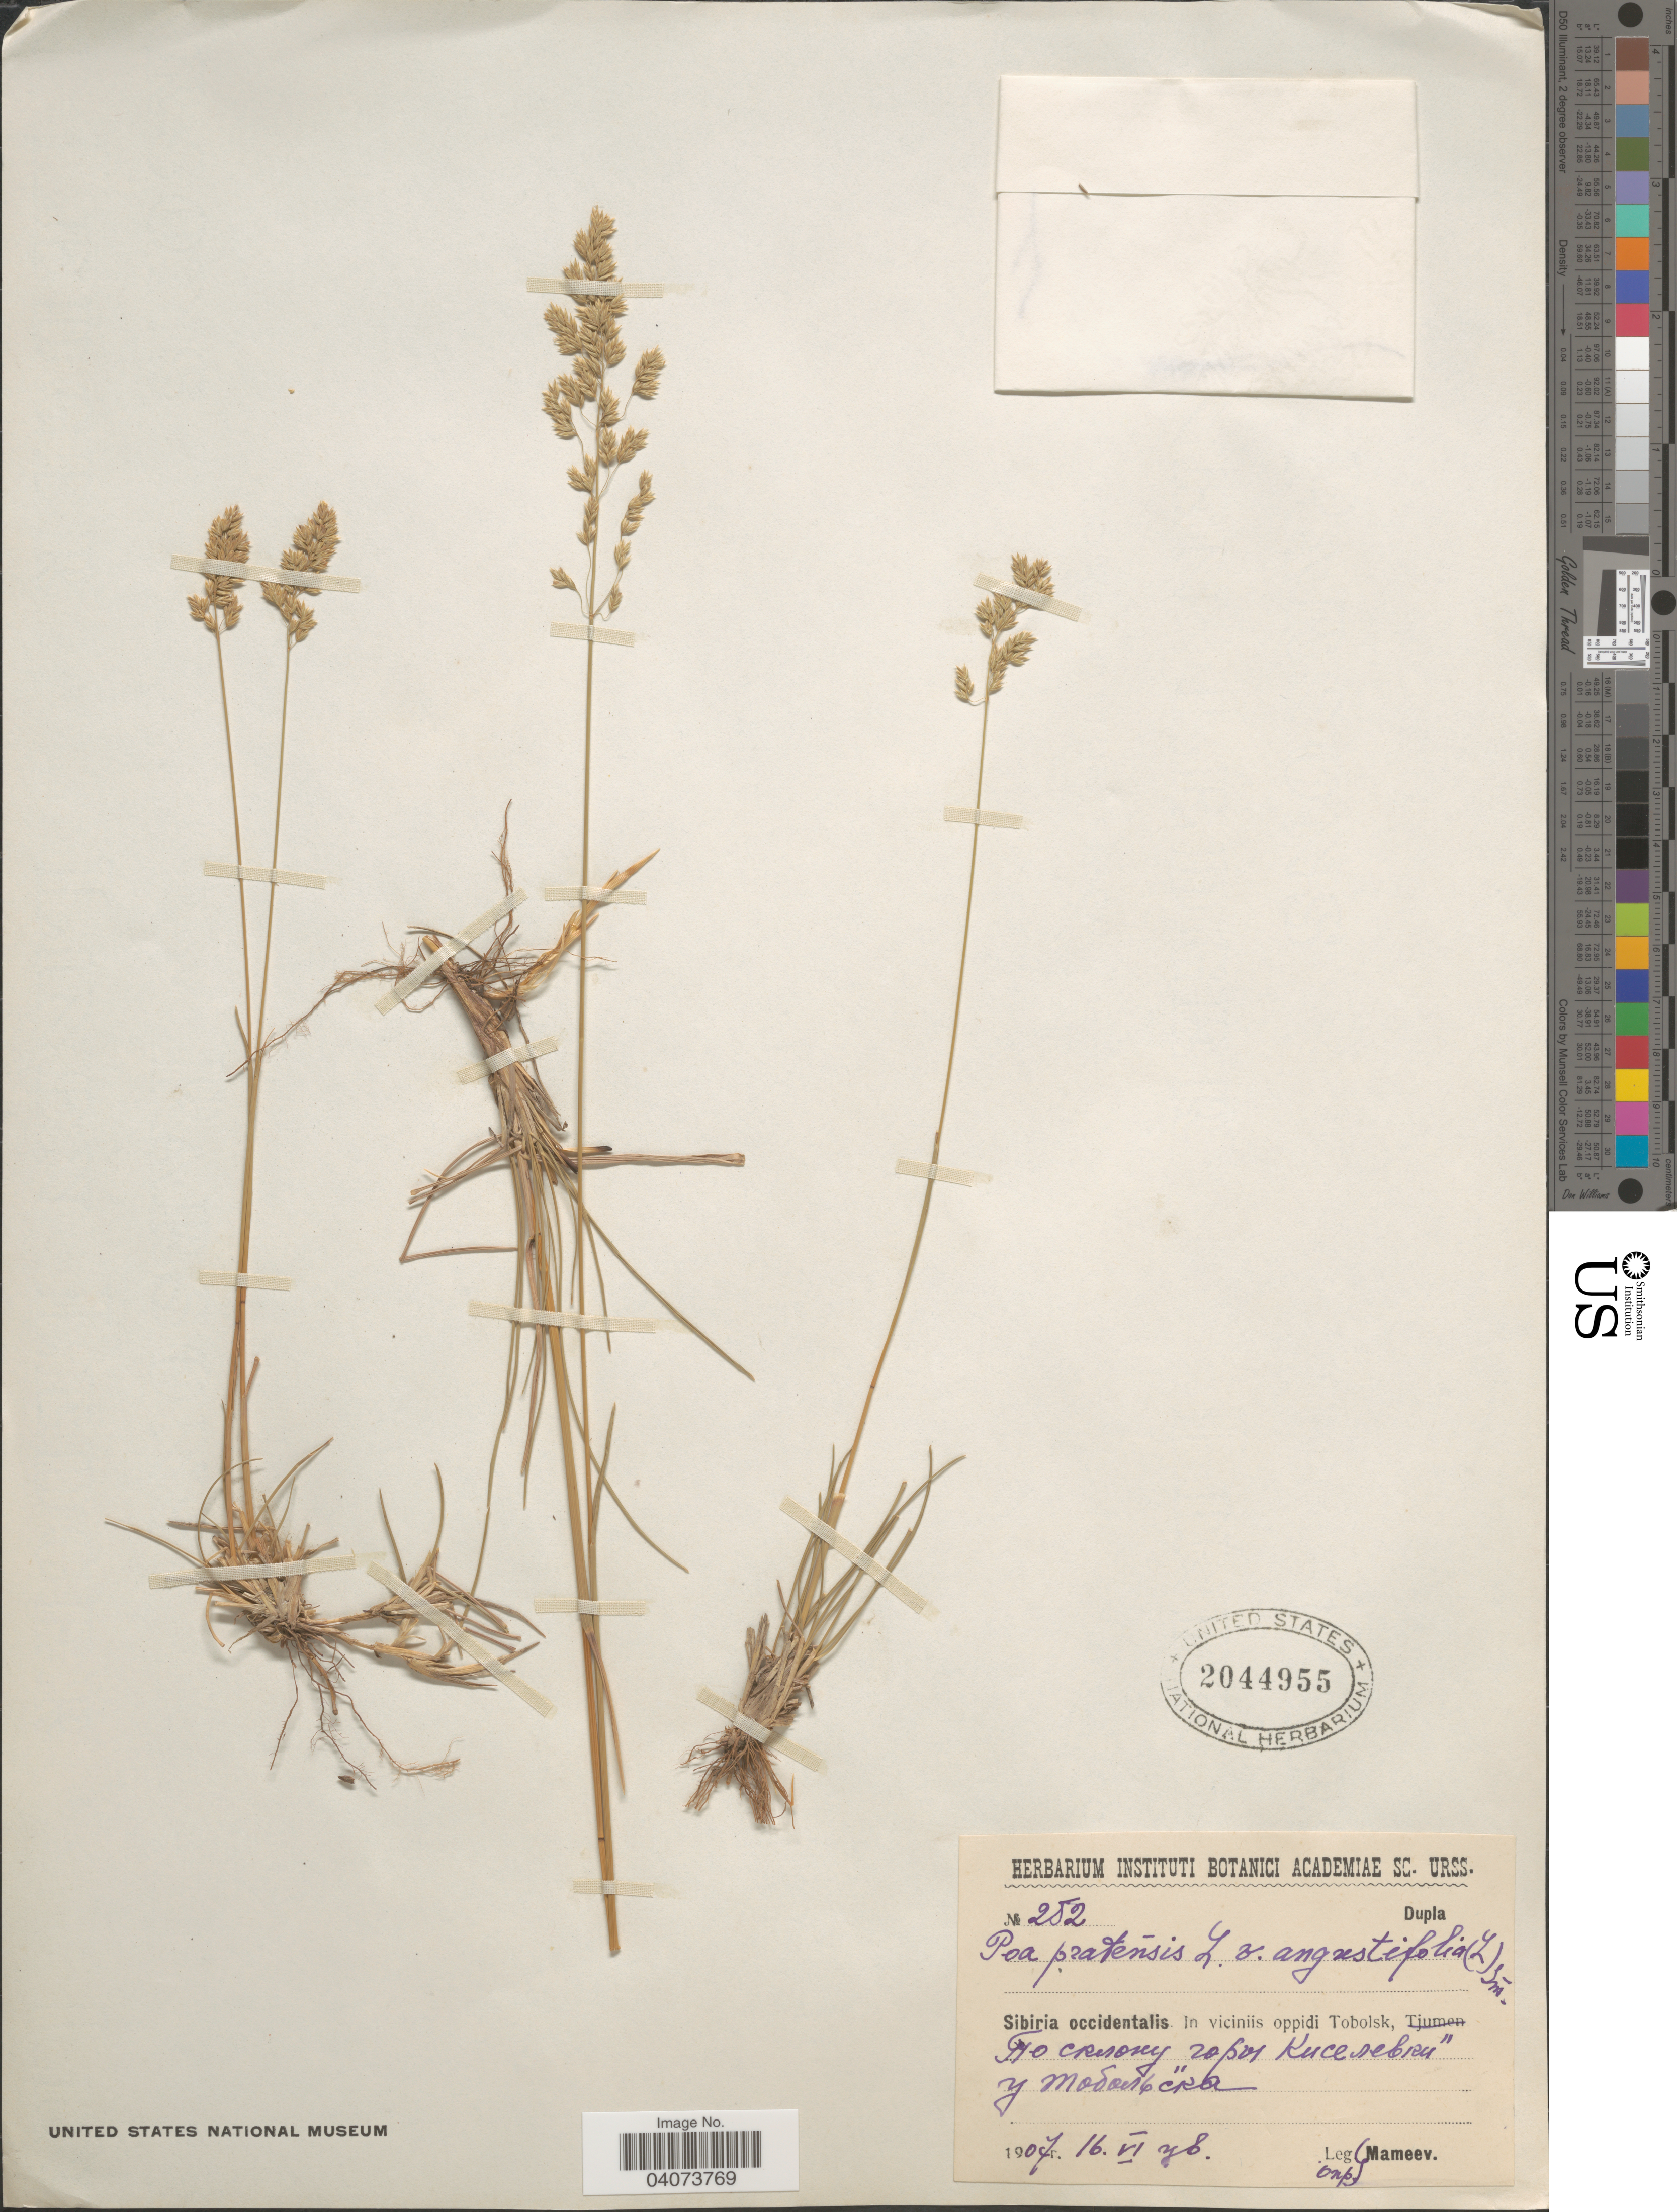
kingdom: Plantae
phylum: Tracheophyta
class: Liliopsida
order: Poales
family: Poaceae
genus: Poa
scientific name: Poa pratensis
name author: L.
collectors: Mameev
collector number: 252*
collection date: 1907-06-16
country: Russian Federation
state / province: Tyumen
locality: Sibiria occidentalis. In viciniis oppidi Tobolsk, X.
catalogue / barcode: US 2044955